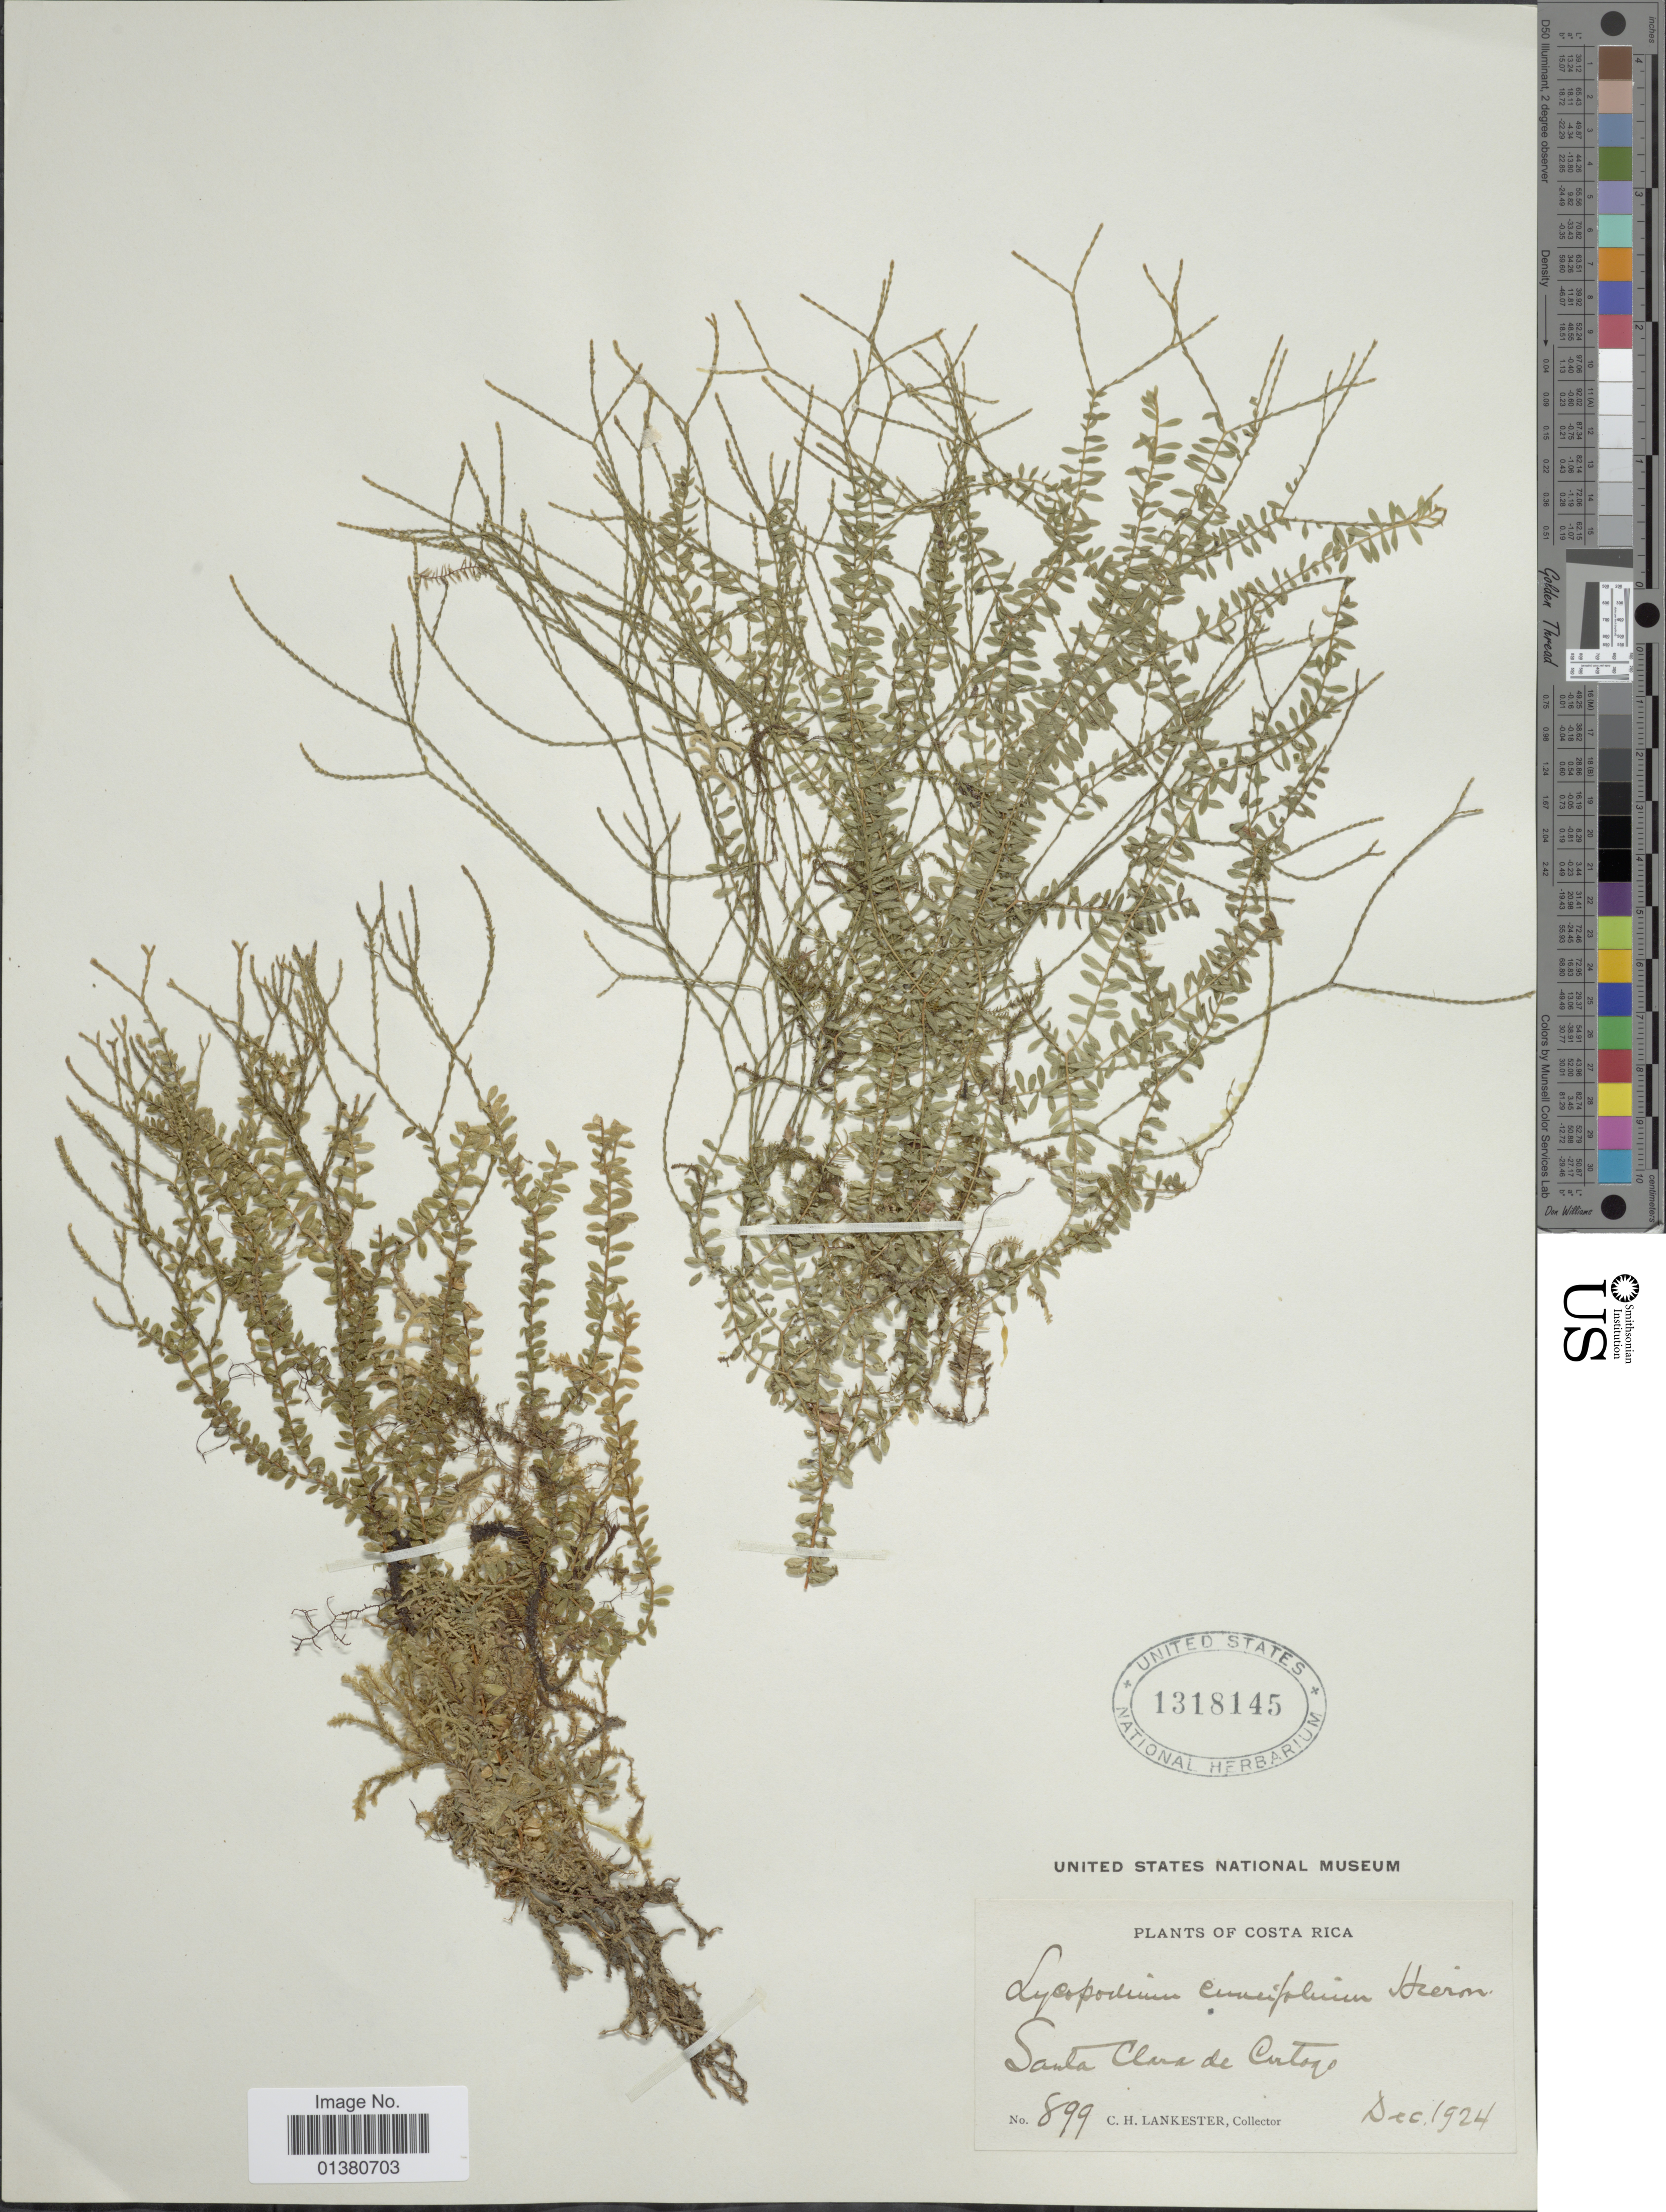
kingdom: Plantae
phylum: Tracheophyta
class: Lycopodiopsida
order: Lycopodiales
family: Lycopodiaceae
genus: Phlegmariurus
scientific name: Phlegmariurus cuneifolius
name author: (Hieron.) B. Øllg.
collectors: C. H. Lankester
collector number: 899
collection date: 1924-12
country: Costa Rica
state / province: Cartago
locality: Santa Clara de Cartago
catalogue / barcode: US 1318145